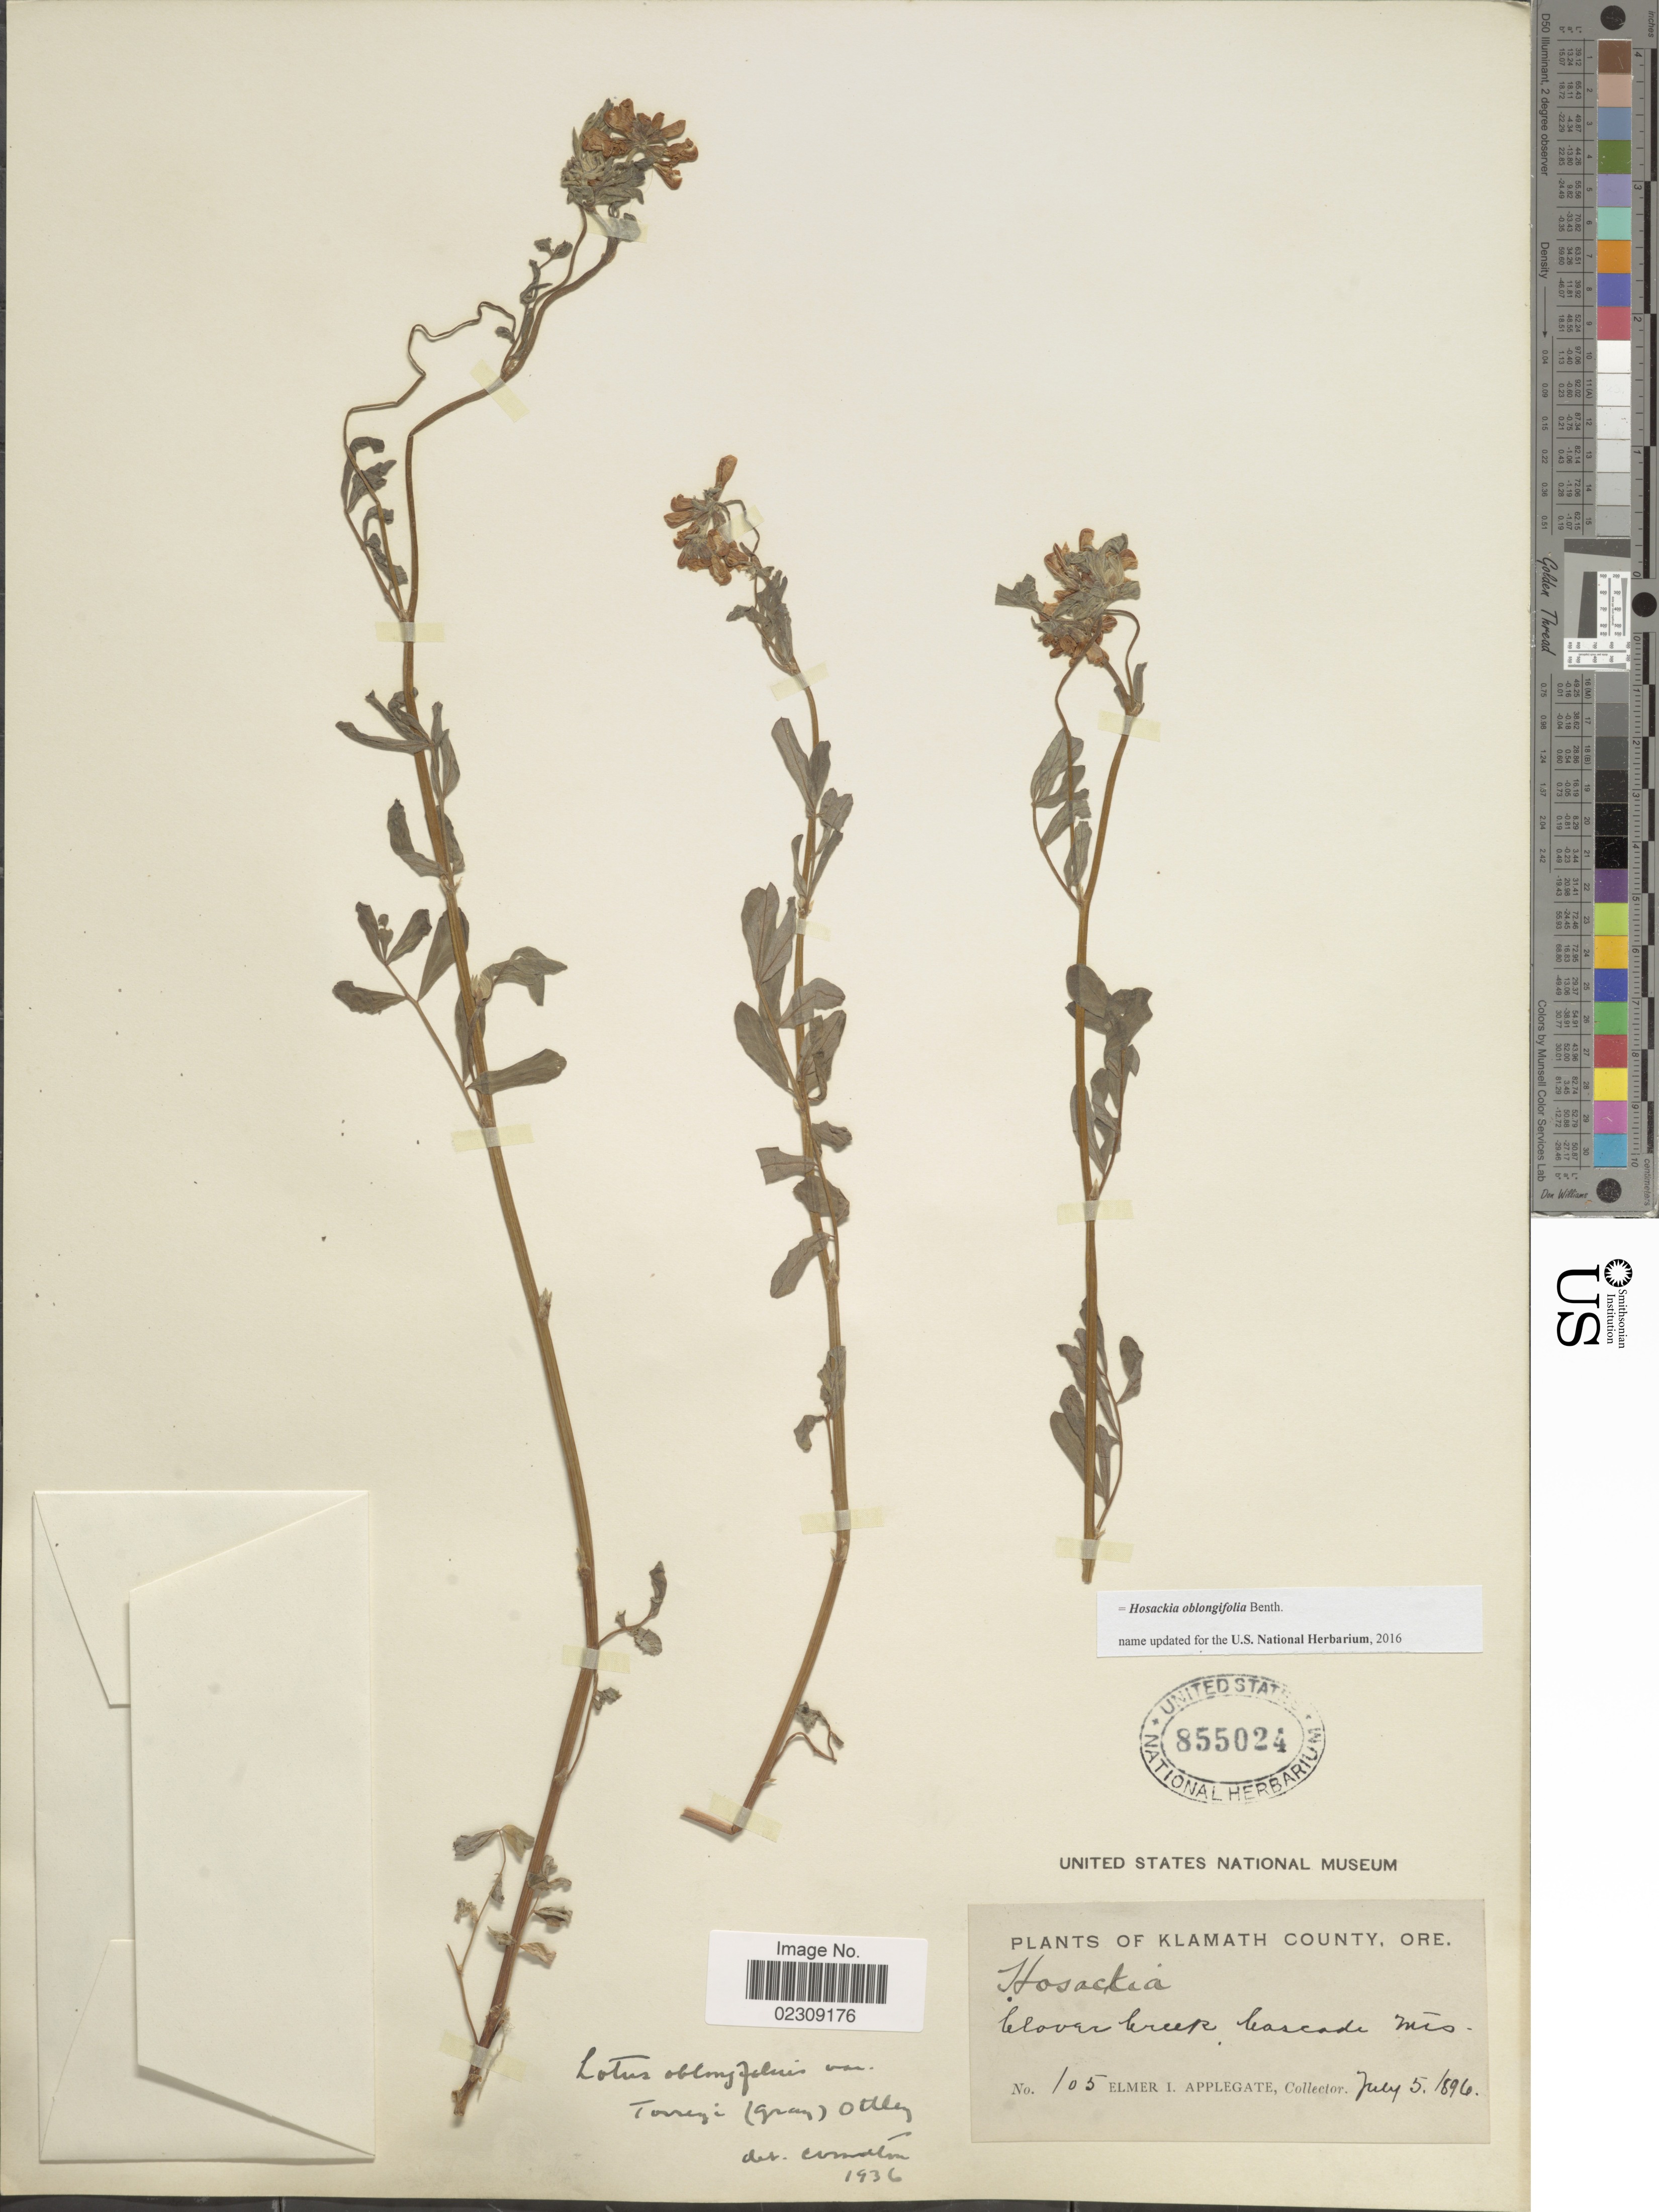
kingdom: Plantae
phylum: Tracheophyta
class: Magnoliopsida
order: Fabales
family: Fabaceae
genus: Hosackia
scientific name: Hosackia oblongifolia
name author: Benth.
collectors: E. I. Applegate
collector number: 105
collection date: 1896-07-05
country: United States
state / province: Oregon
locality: Klamath County, Clover Creek, Cascade mts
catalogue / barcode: US 855024